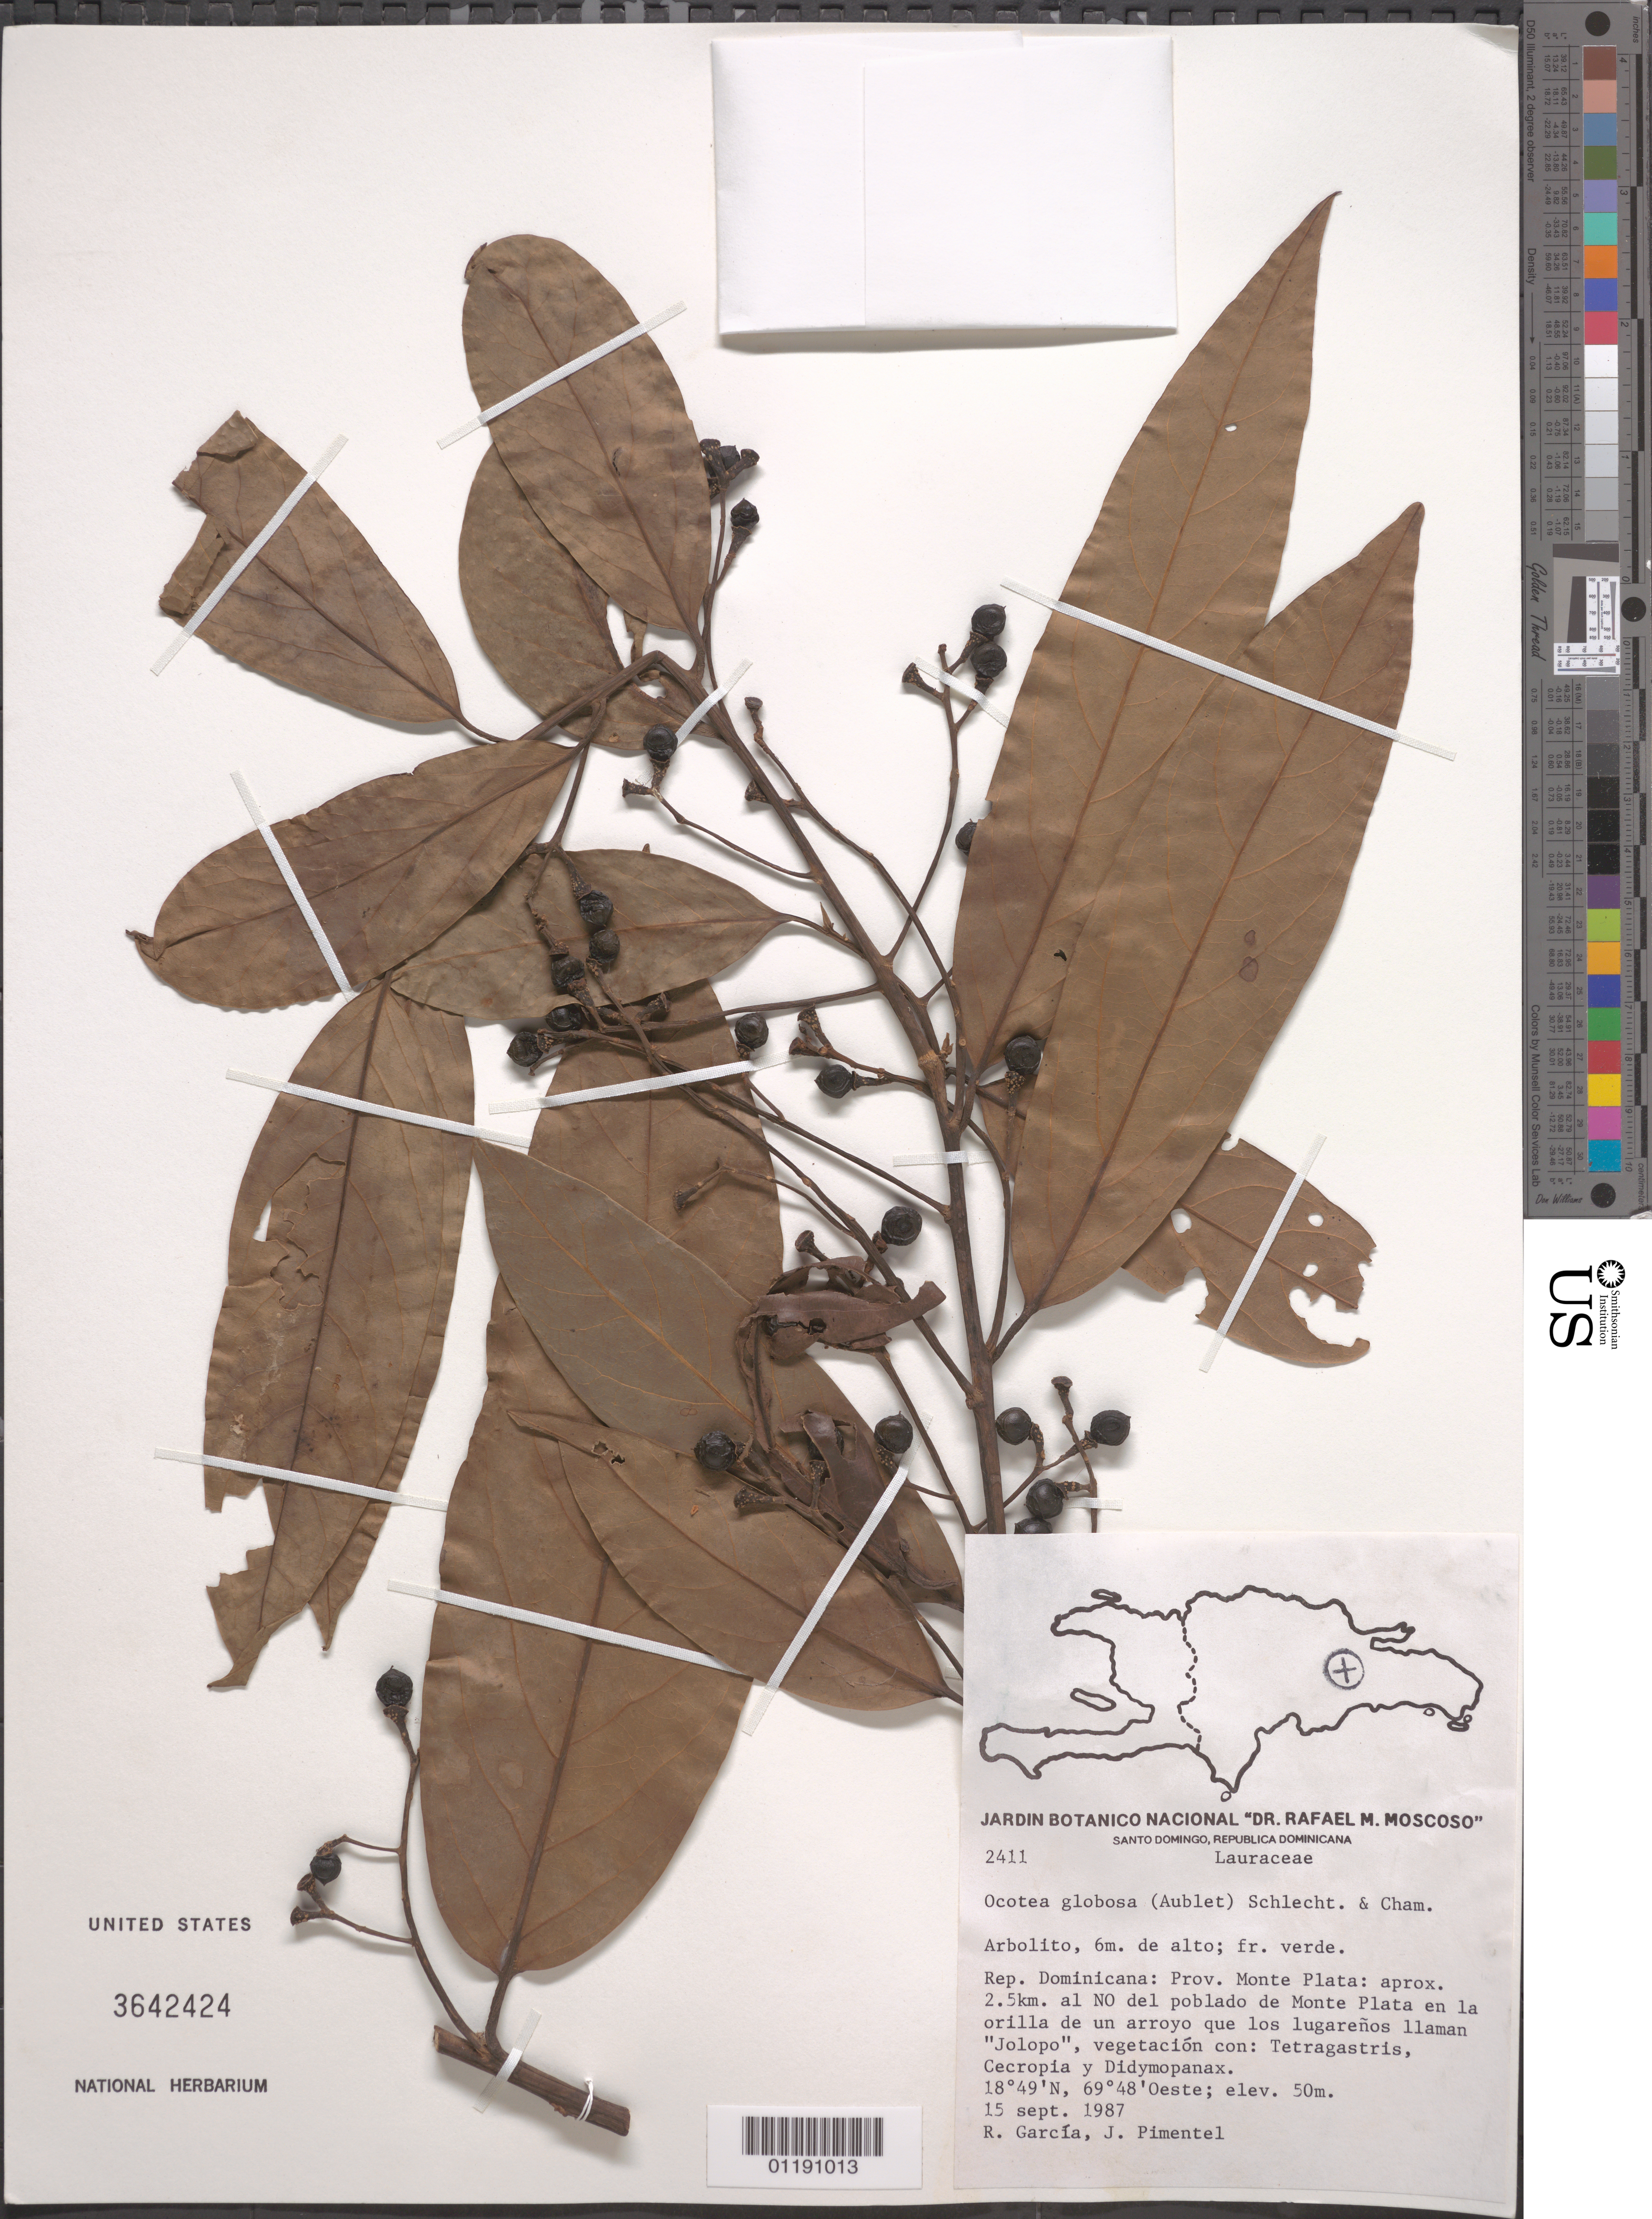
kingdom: Plantae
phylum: Tracheophyta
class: Magnoliopsida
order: Laurales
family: Lauraceae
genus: Ocotea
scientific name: Ocotea globosa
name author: (Aubl.) Cham. & Schltdl.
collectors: R. García & J. Pimentel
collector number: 2411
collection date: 1987-09-15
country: Dominican Republic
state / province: Monte Plata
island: Hispaniola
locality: About 2.5 km. NW of the town of Monte Plata on the bank of a stream that the locals call "Jolopo."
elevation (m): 50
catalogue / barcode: US 3642424